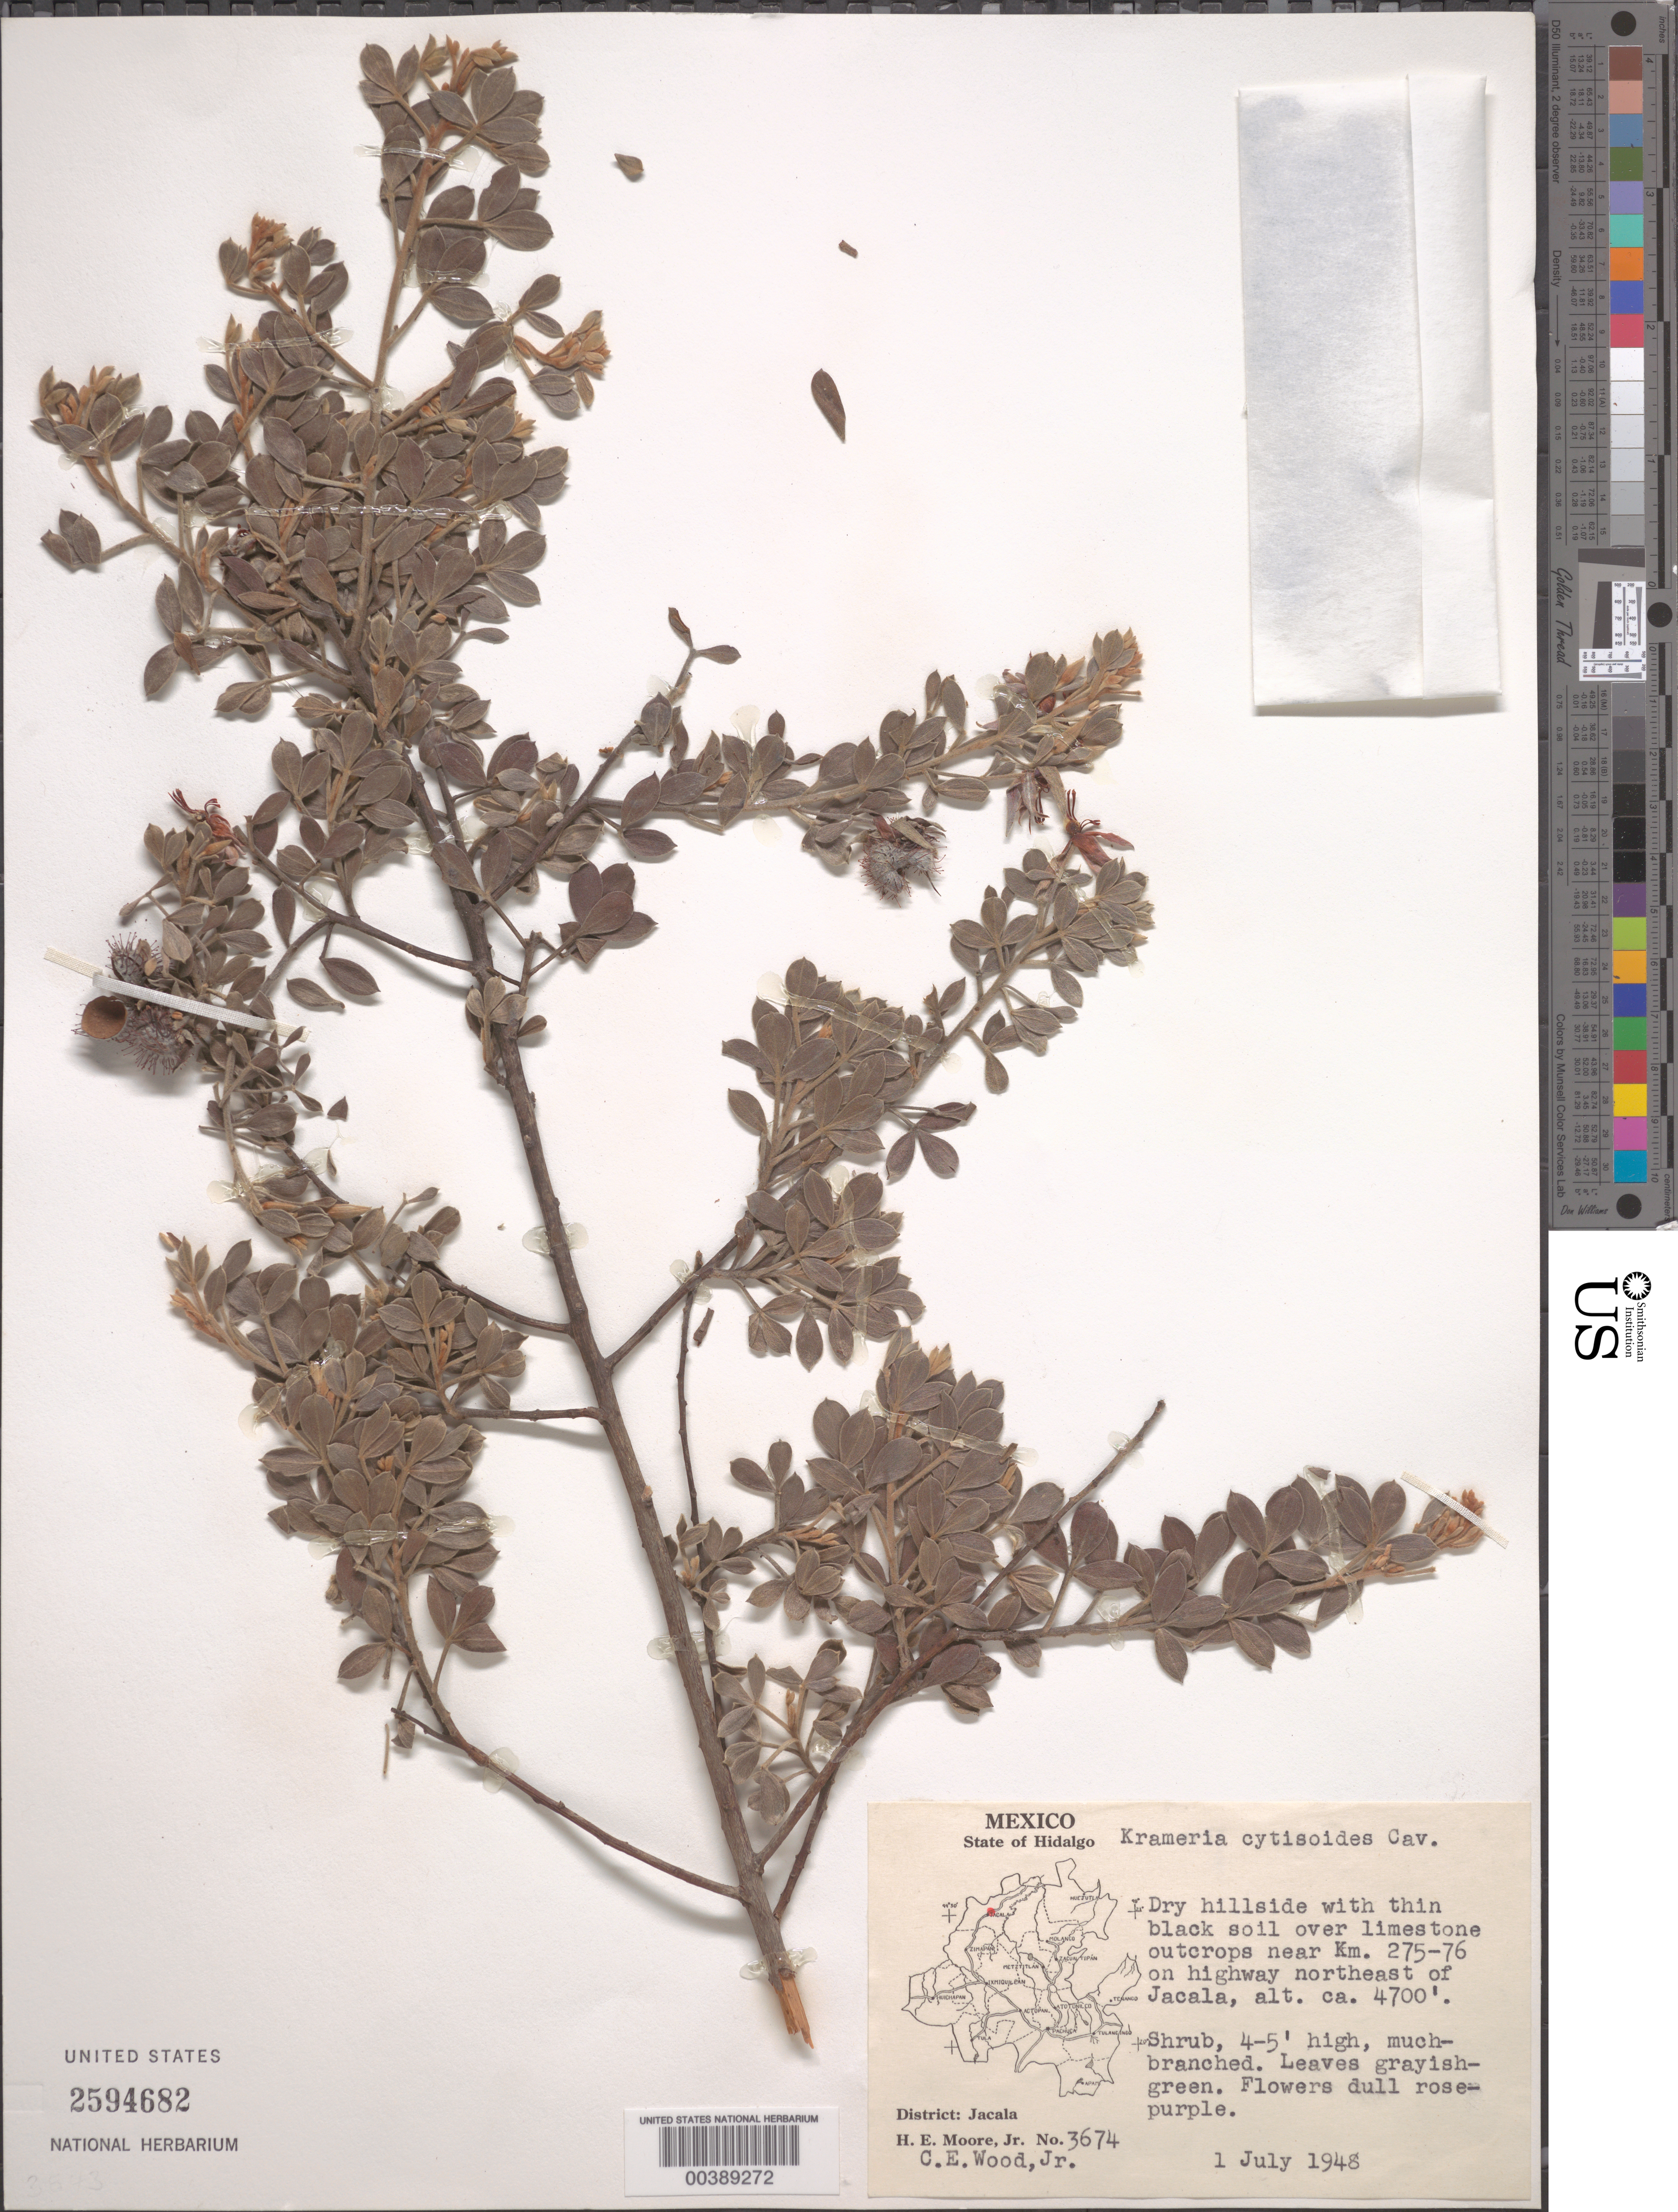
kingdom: Plantae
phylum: Tracheophyta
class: Magnoliopsida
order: Zygophyllales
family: Krameriaceae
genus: Krameria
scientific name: Krameria cytisoides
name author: Cav.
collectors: H. E. Moore & C. E. Wood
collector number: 3674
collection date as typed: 01 Jul 1948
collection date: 1948-07-01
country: Mexico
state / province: Hidalgo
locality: Near km 275-276 on hwy NE of Jacala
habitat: Dry hillside with thin black soil over limestone outcrops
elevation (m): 1433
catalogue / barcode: US 2594682